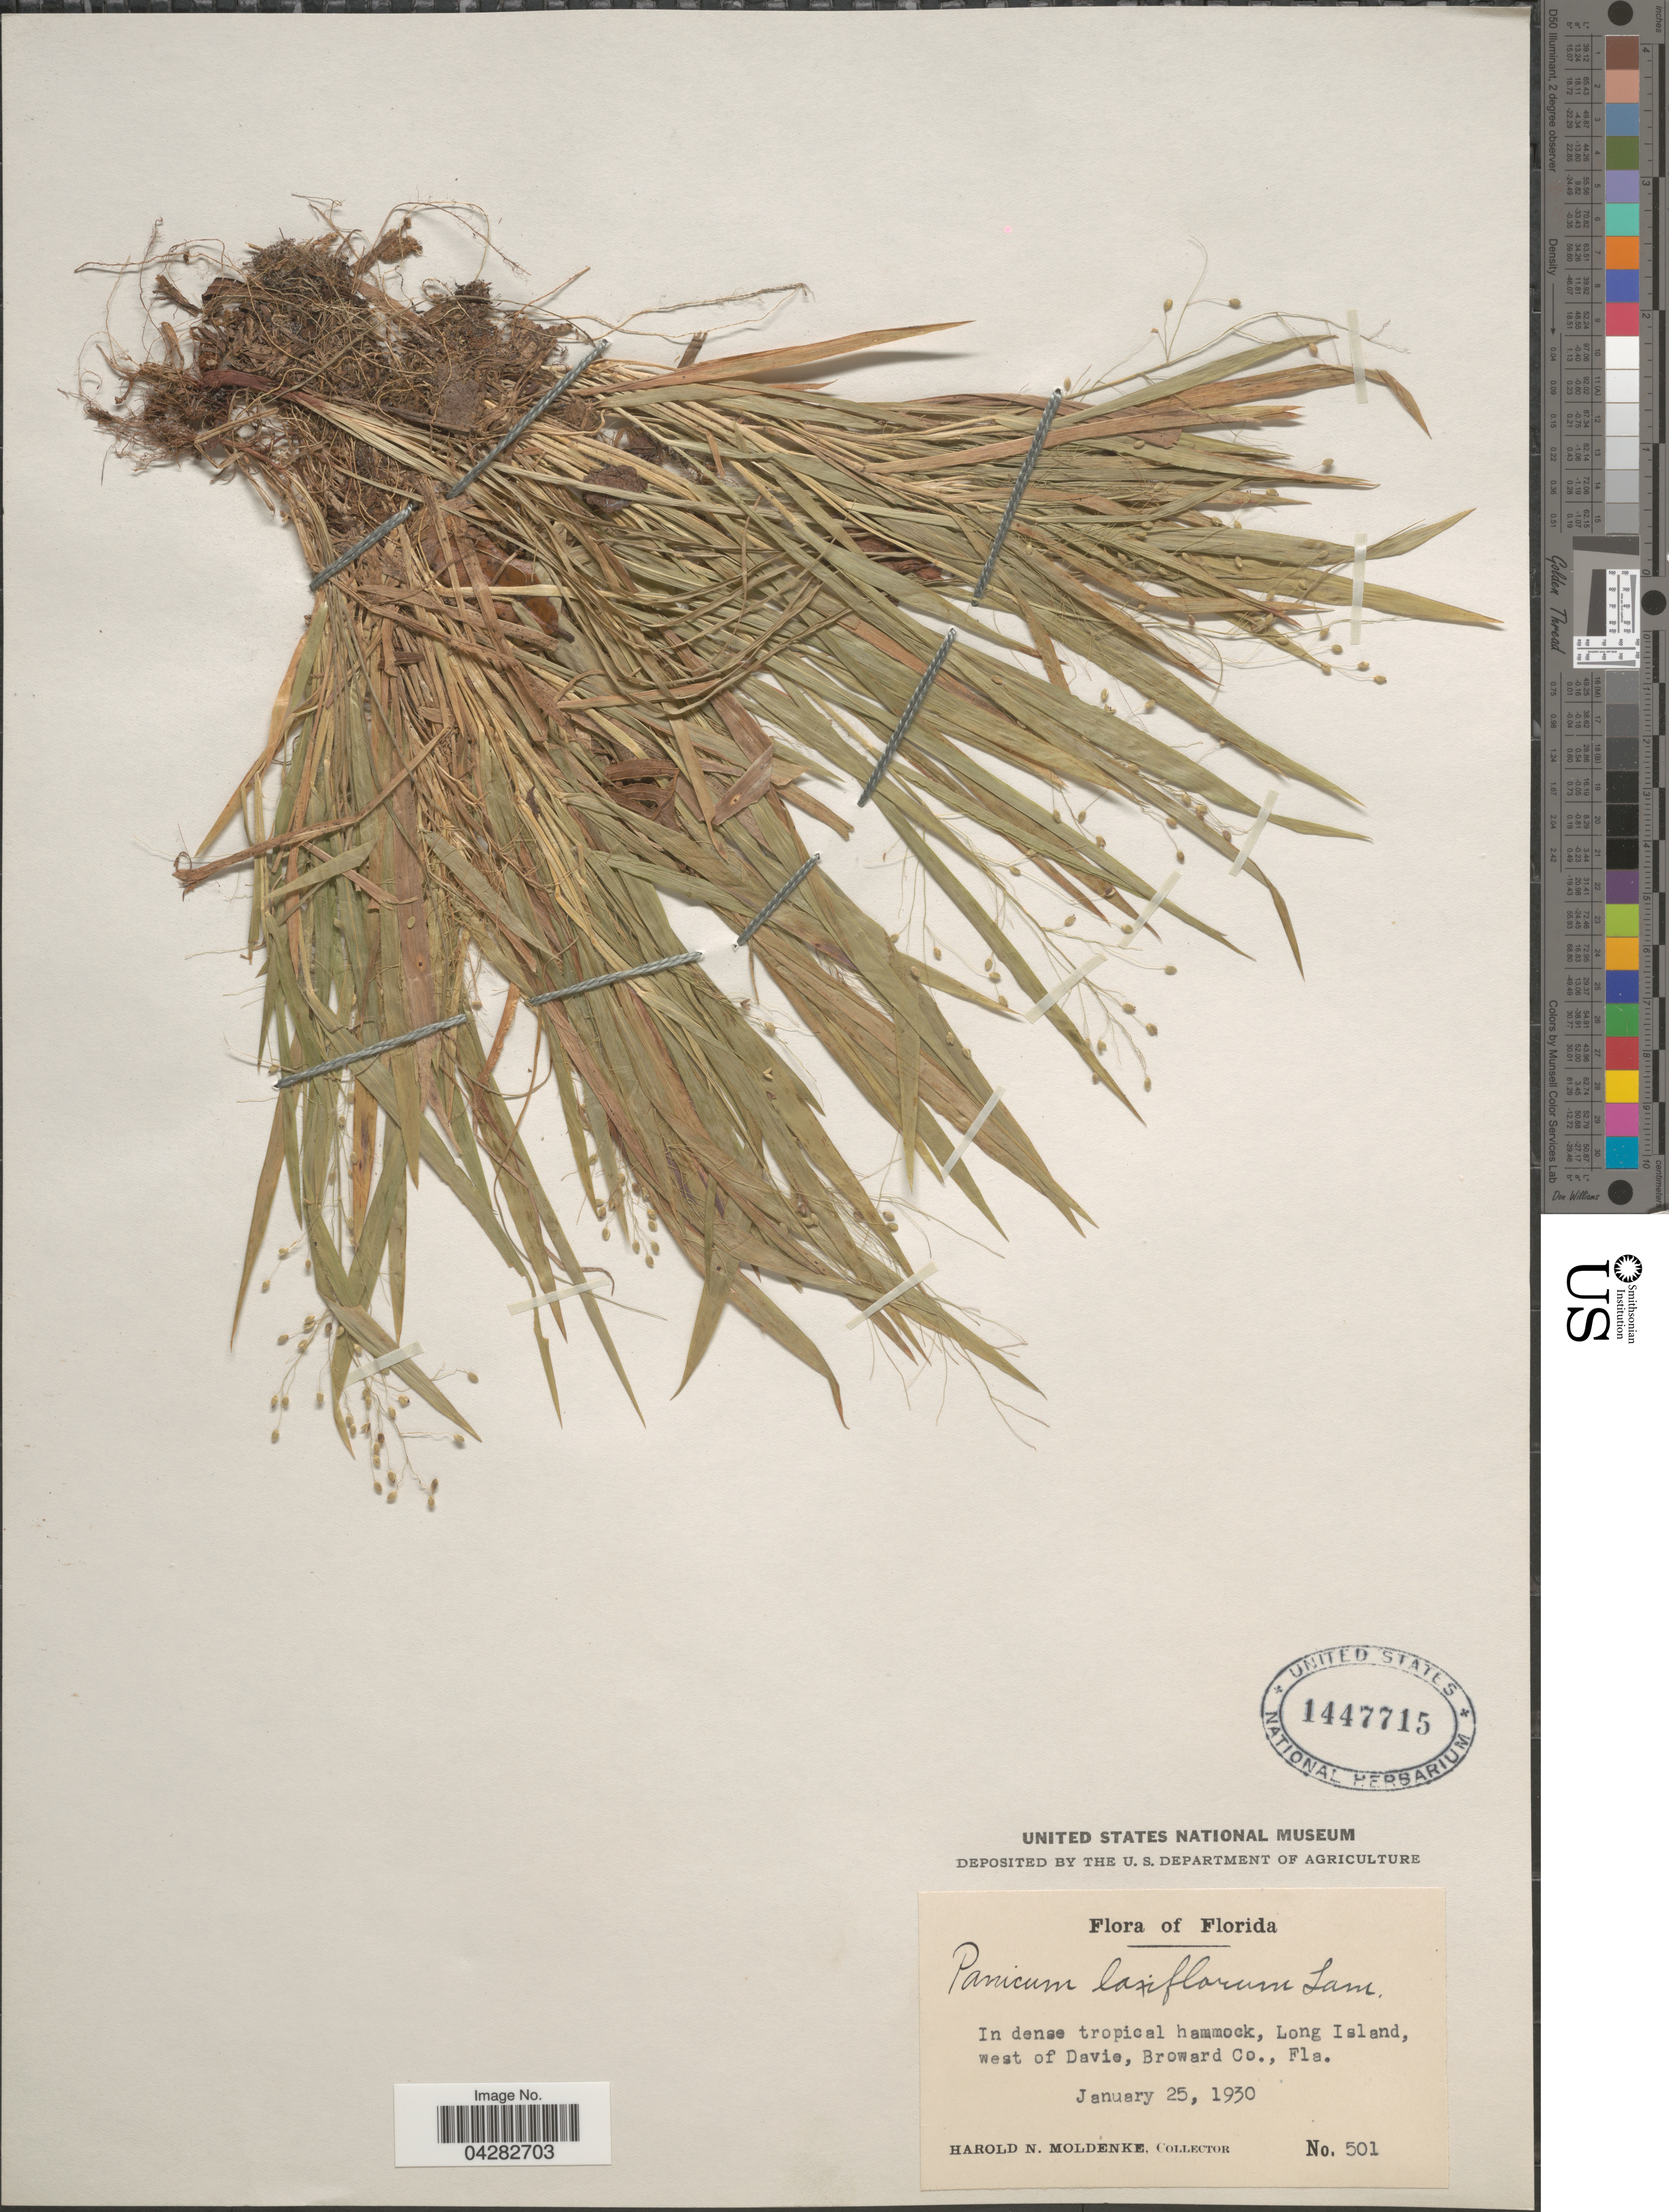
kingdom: Plantae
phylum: Tracheophyta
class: Liliopsida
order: Poales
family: Poaceae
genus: Dichanthelium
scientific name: Dichanthelium laxiflorum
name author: (Lam.) Gould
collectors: H. N. Moldenke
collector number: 501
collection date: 1930-01-25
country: United States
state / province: Florida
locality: Long Island, west of Davie, Broward Co.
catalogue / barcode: US 1447715